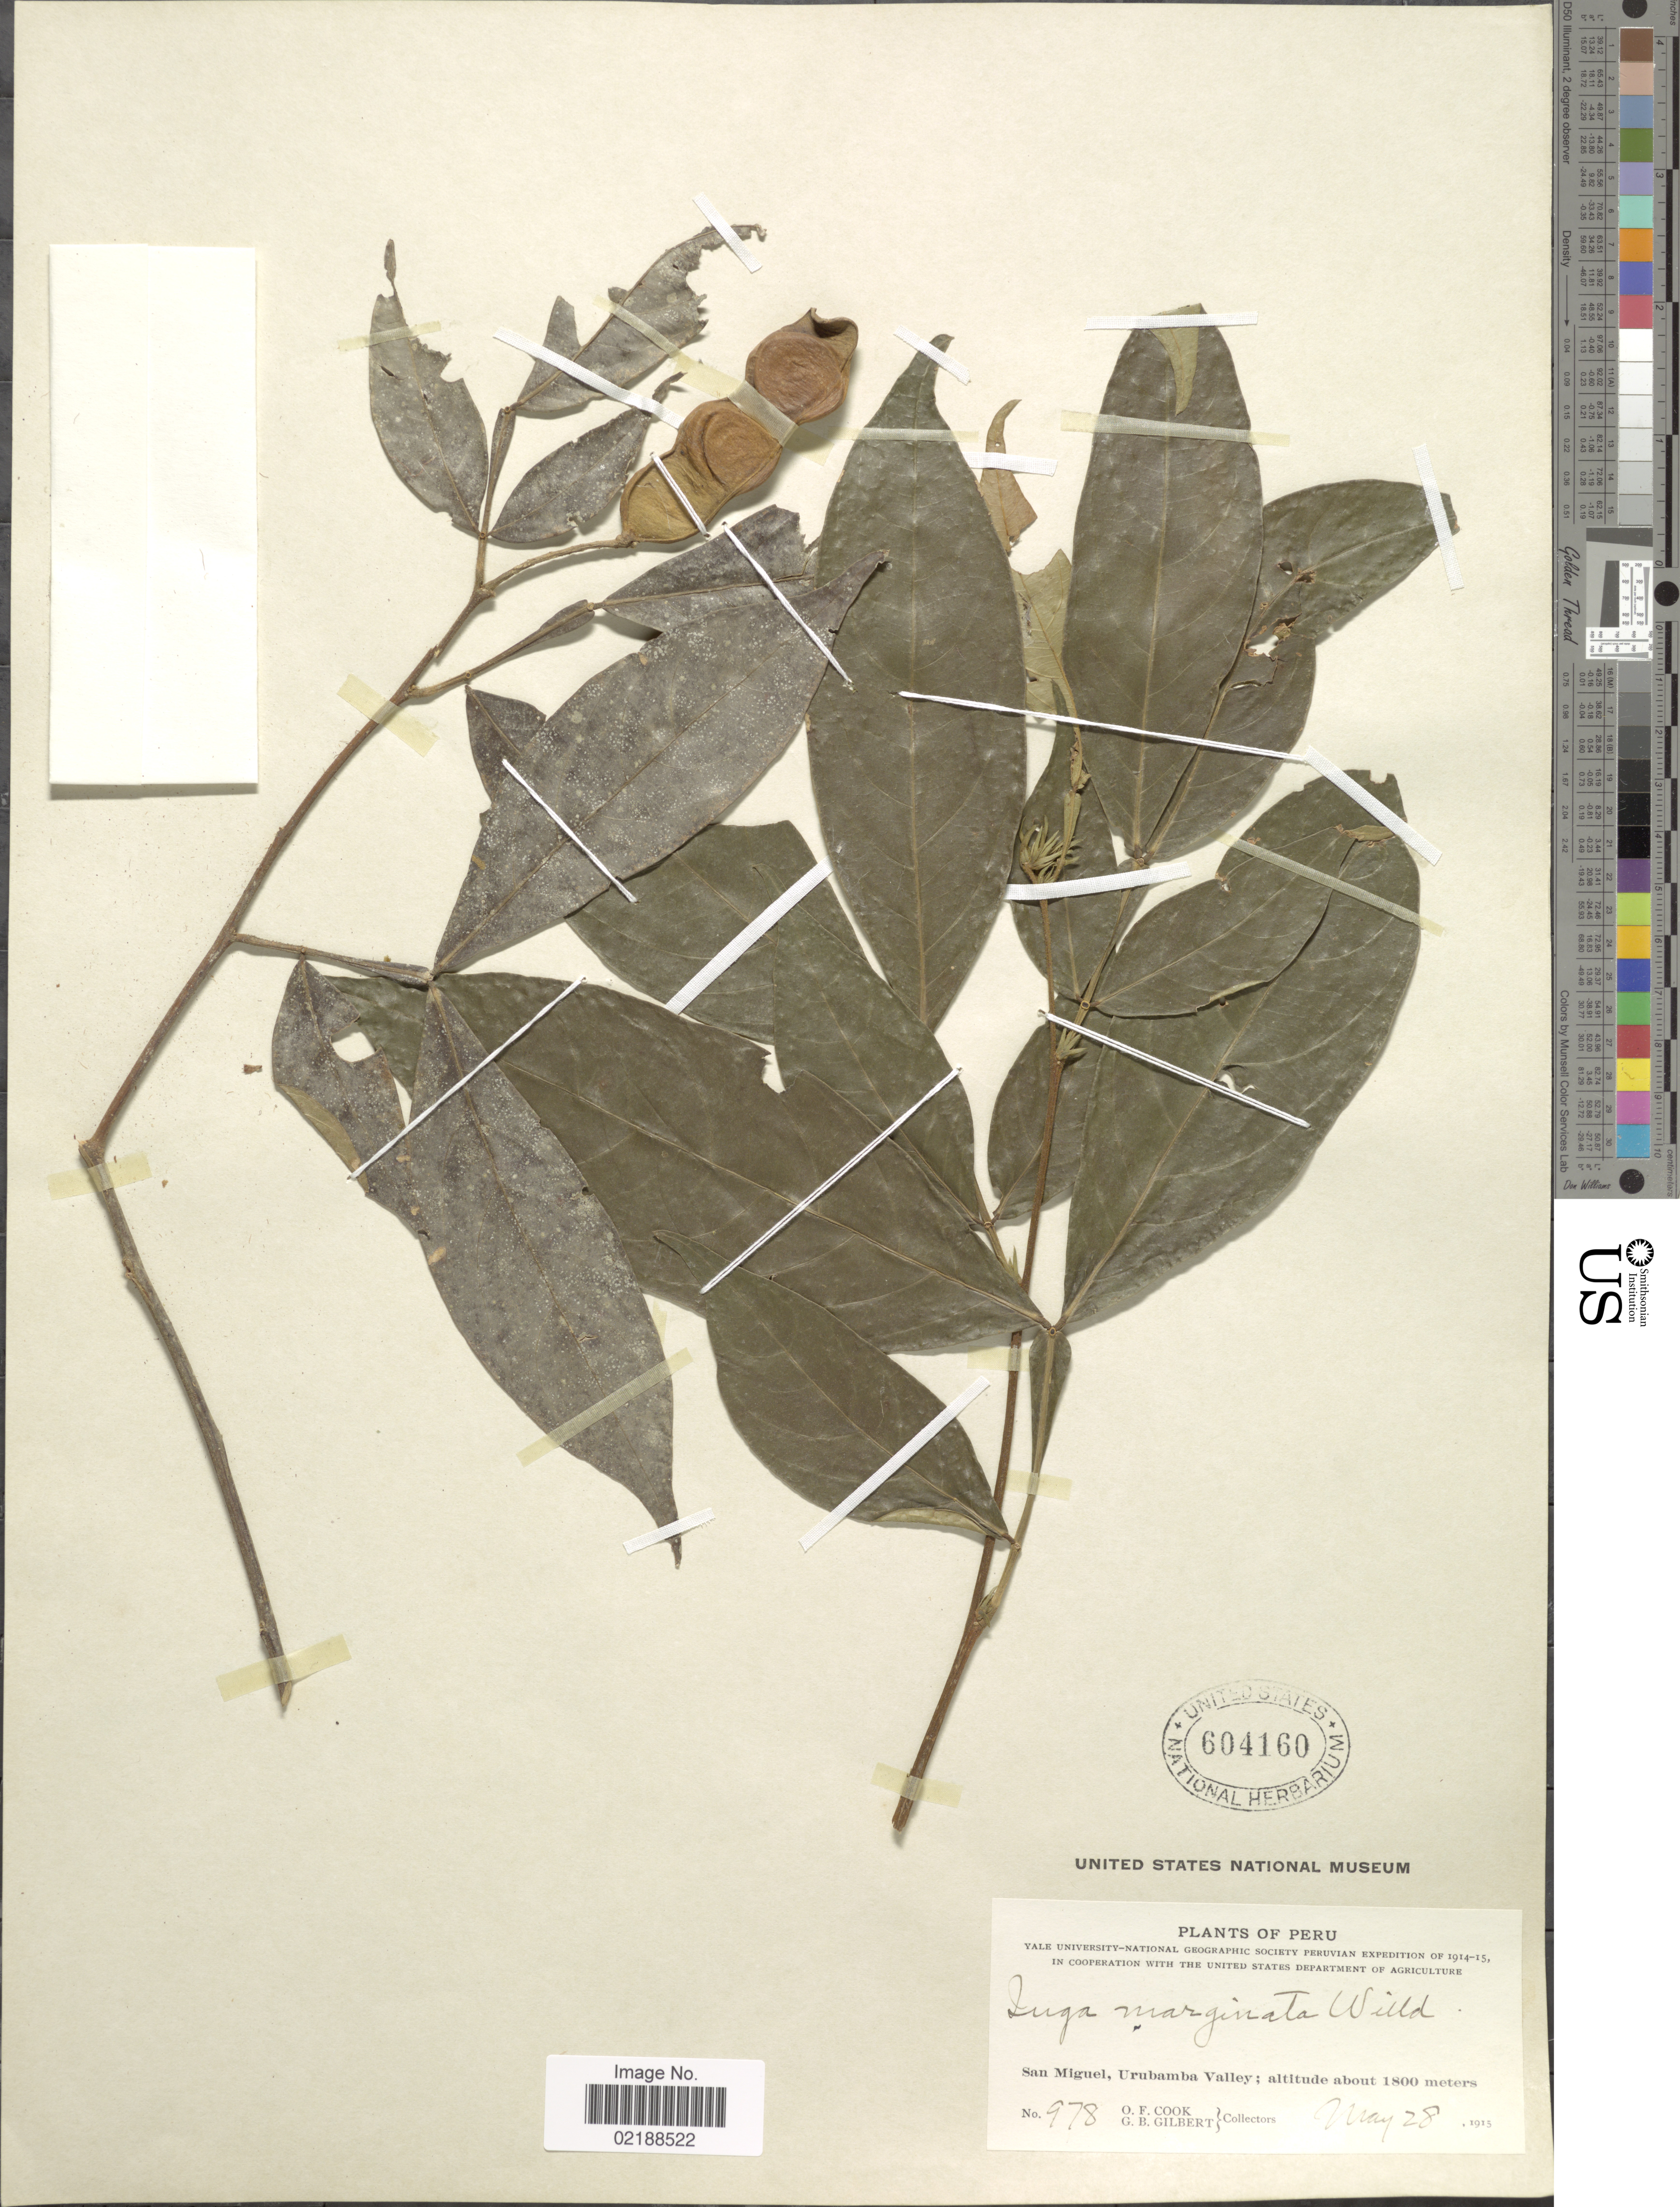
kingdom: Plantae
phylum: Tracheophyta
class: Magnoliopsida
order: Fabales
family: Fabaceae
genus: Inga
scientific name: Inga marginata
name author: Willd.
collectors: O. F. Cook & G. B. Gilbert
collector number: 978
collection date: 1915-05-28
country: Peru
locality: San Miguel, Urubamba Valley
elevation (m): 1800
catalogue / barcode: US 604160